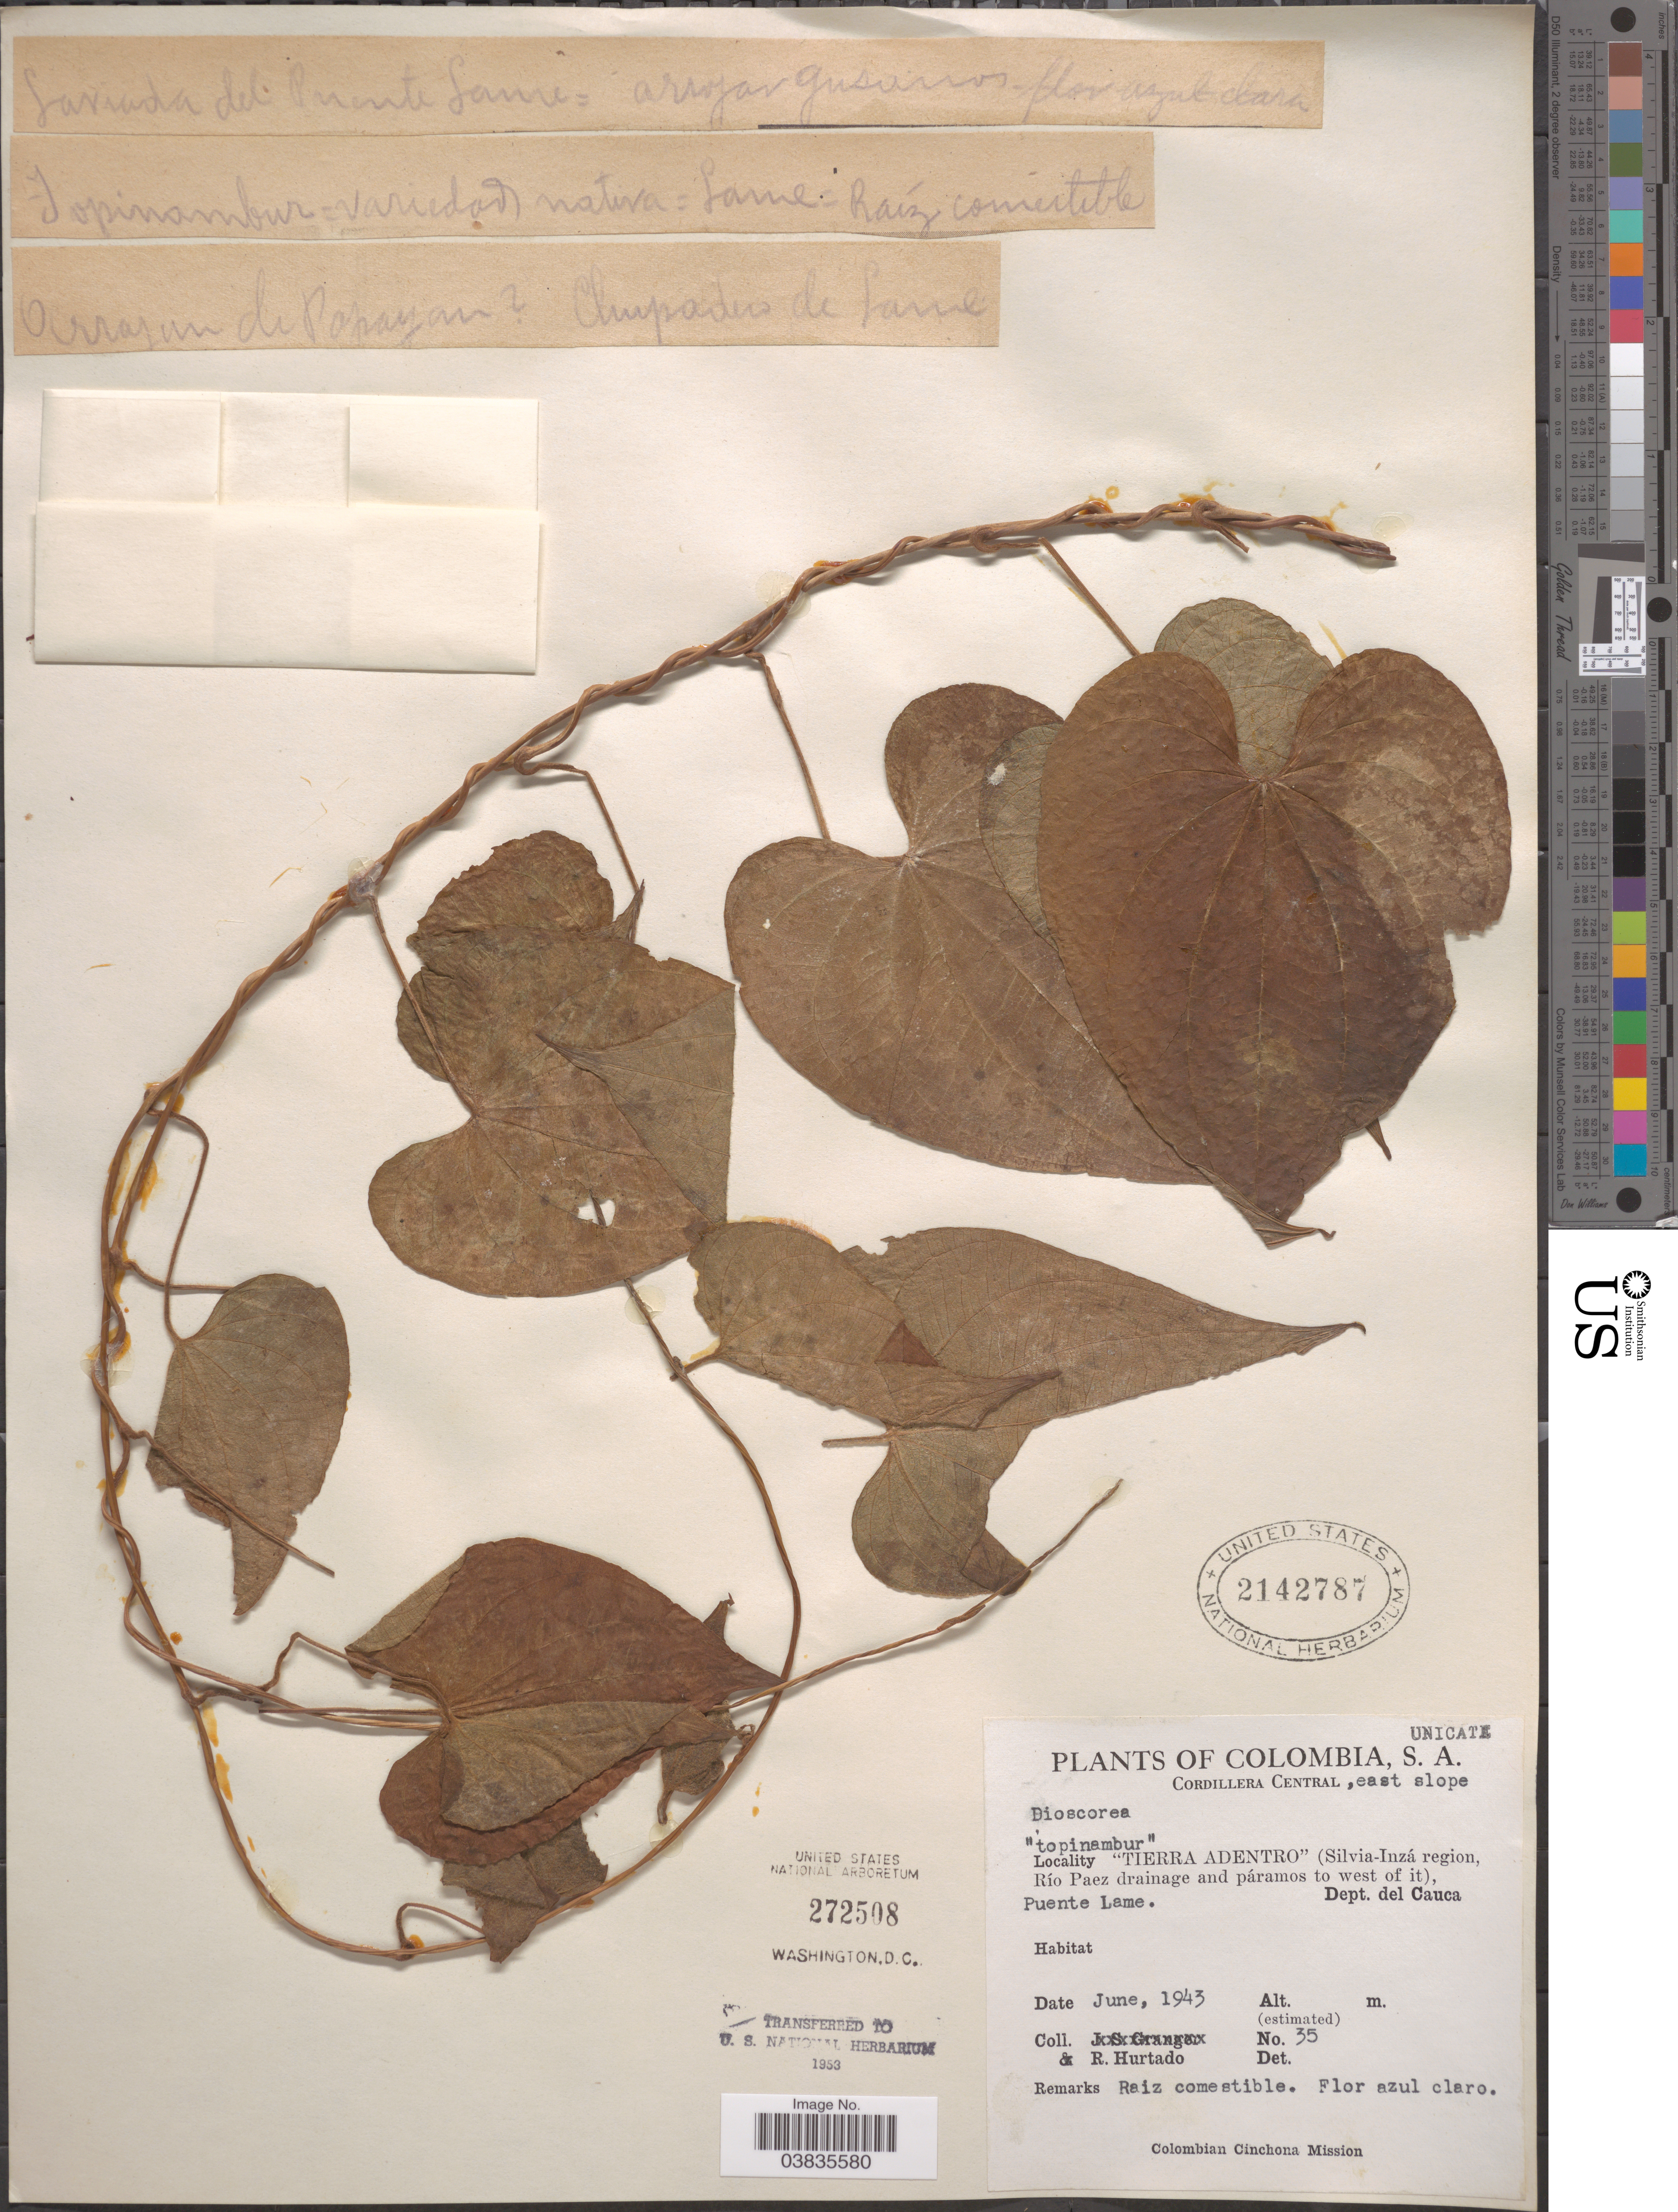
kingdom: Plantae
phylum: Tracheophyta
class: Liliopsida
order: Dioscoreales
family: Dioscoreaceae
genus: Dioscorea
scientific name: Dioscorea sp.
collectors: R. Hurtado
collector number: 35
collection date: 1943-06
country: Colombia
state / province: Cauca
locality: Cordillera Central. "Tierra Adentro" (Silva-Inzá region, Río Paez drainage and páramos to west of it), Puente Lame. Dept. del Cauca.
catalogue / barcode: US 2142787